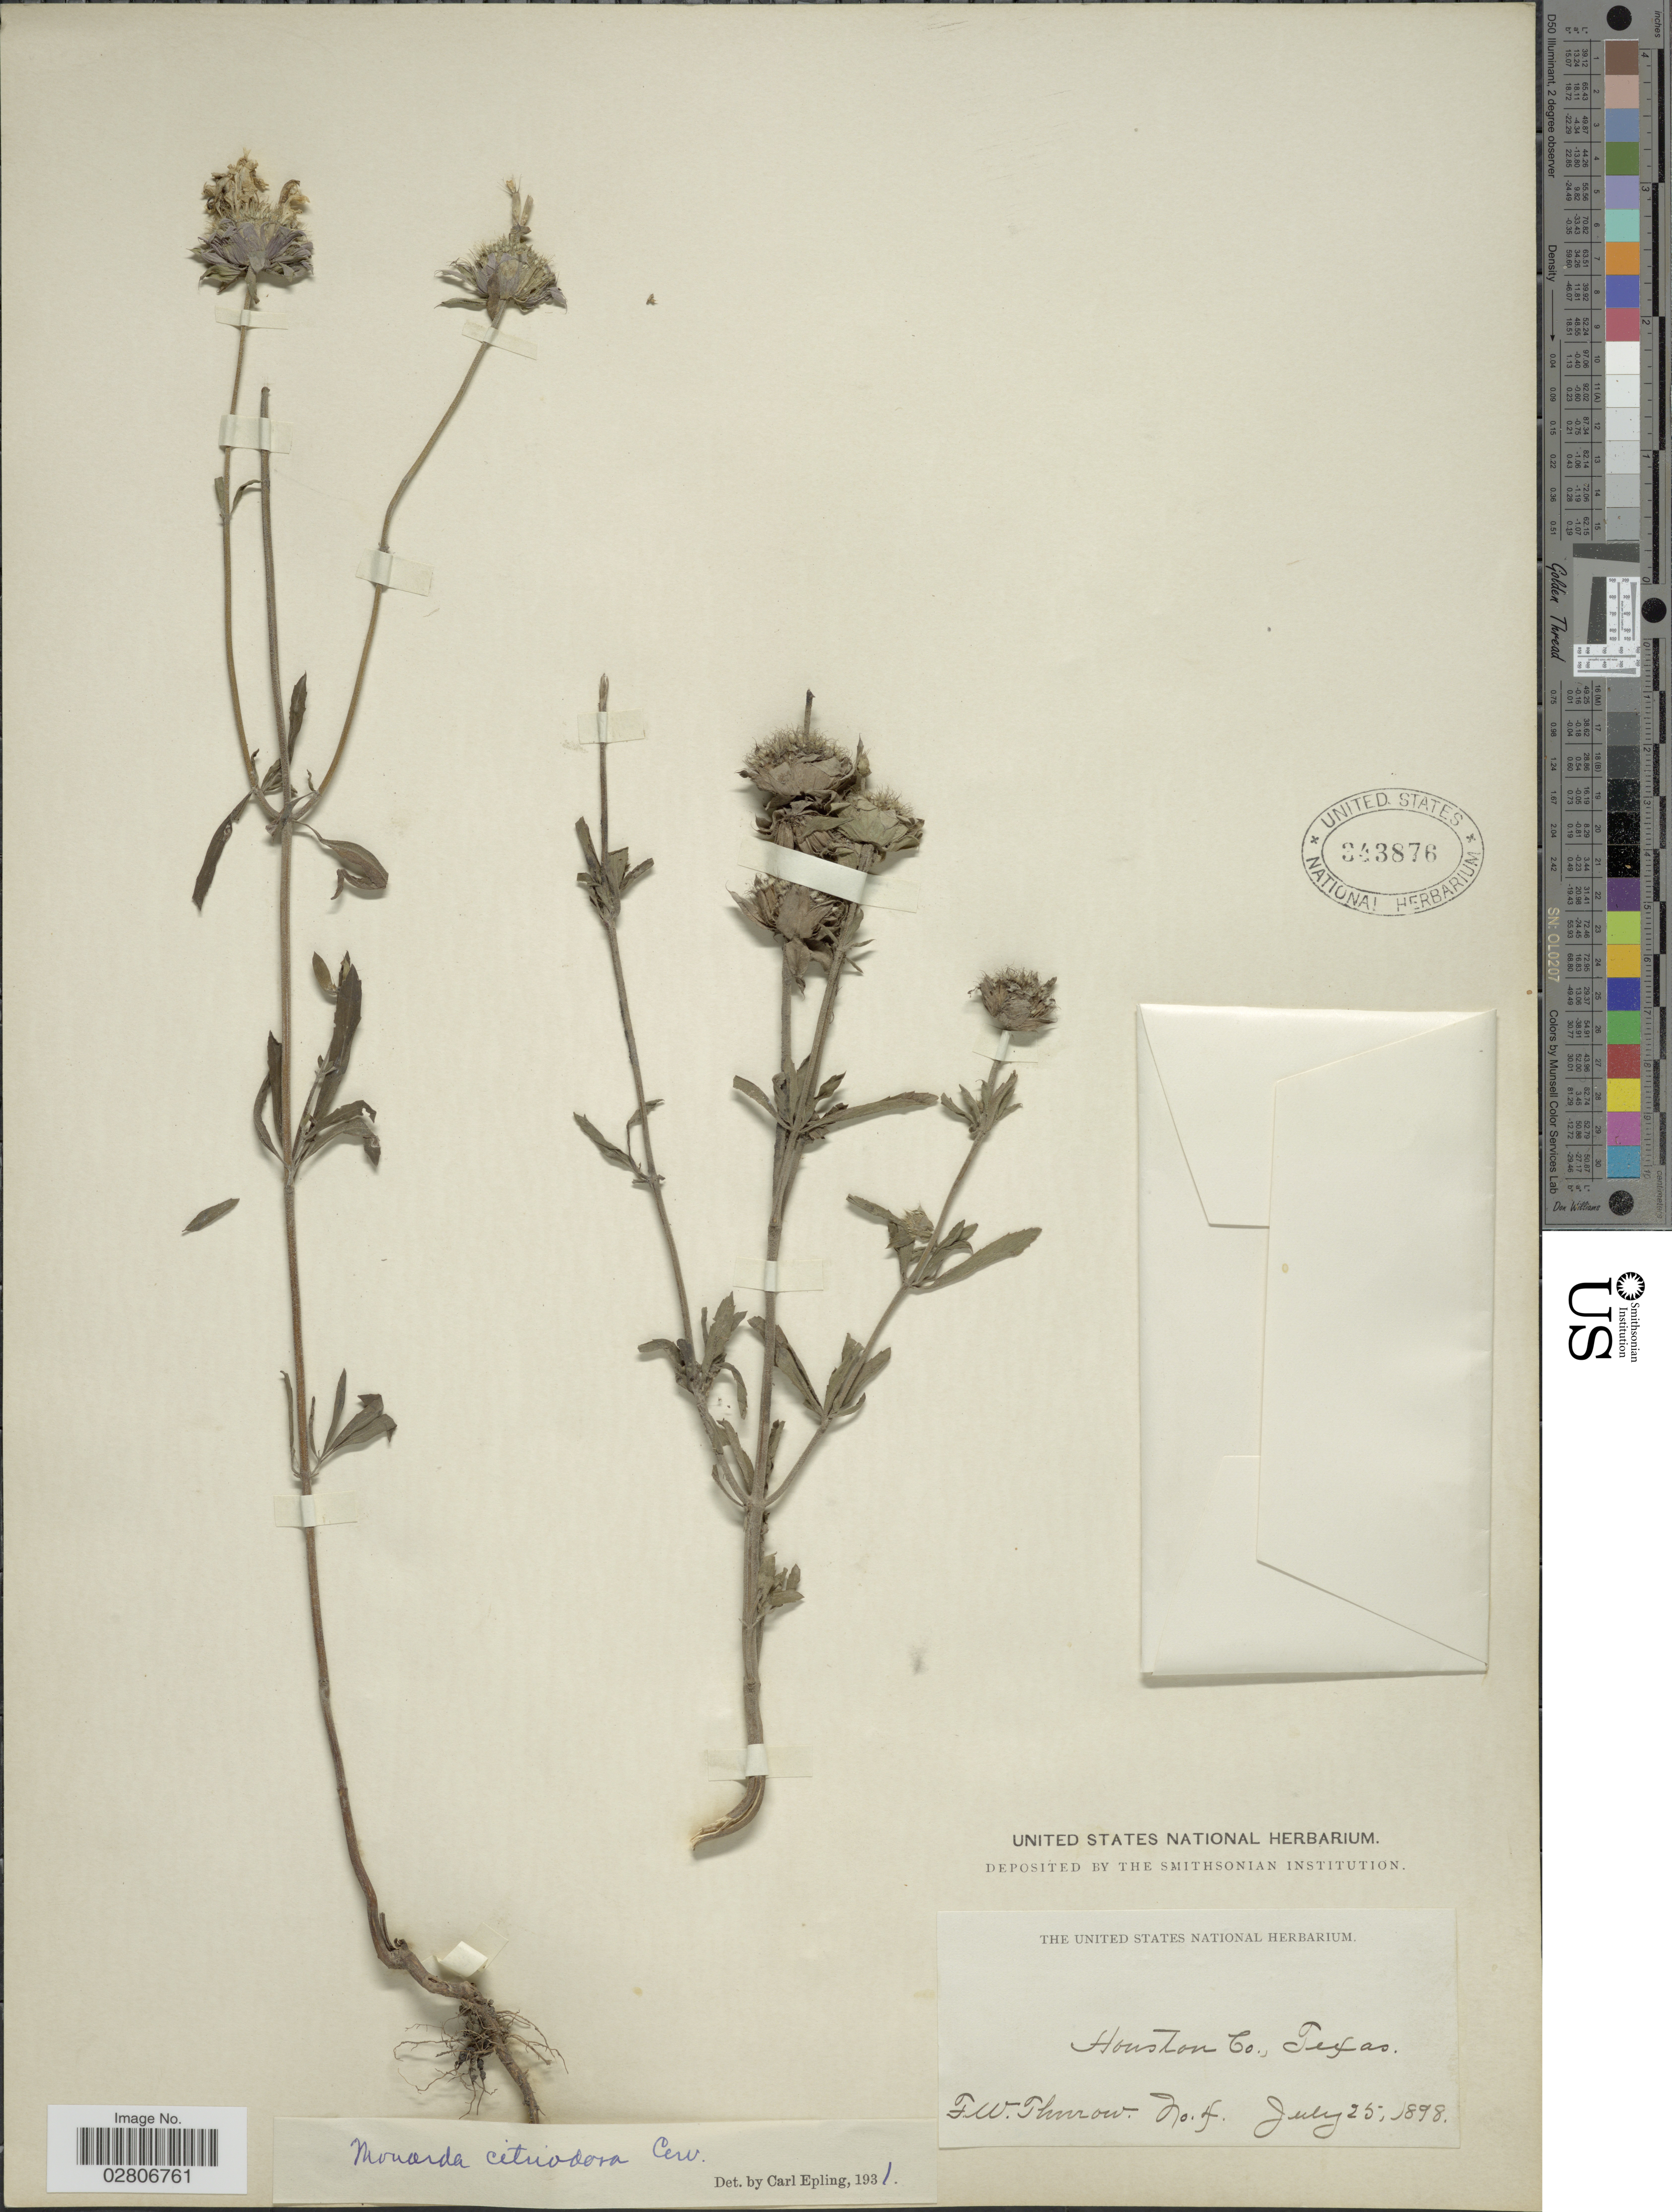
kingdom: Plantae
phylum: Tracheophyta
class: Magnoliopsida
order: Lamiales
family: Lamiaceae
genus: Monarda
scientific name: Monarda citriodora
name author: Cerv. ex Lag.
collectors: F. W. Thurow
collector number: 4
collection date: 1898-07-25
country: United States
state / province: Texas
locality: Houston Co.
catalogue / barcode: US 343876